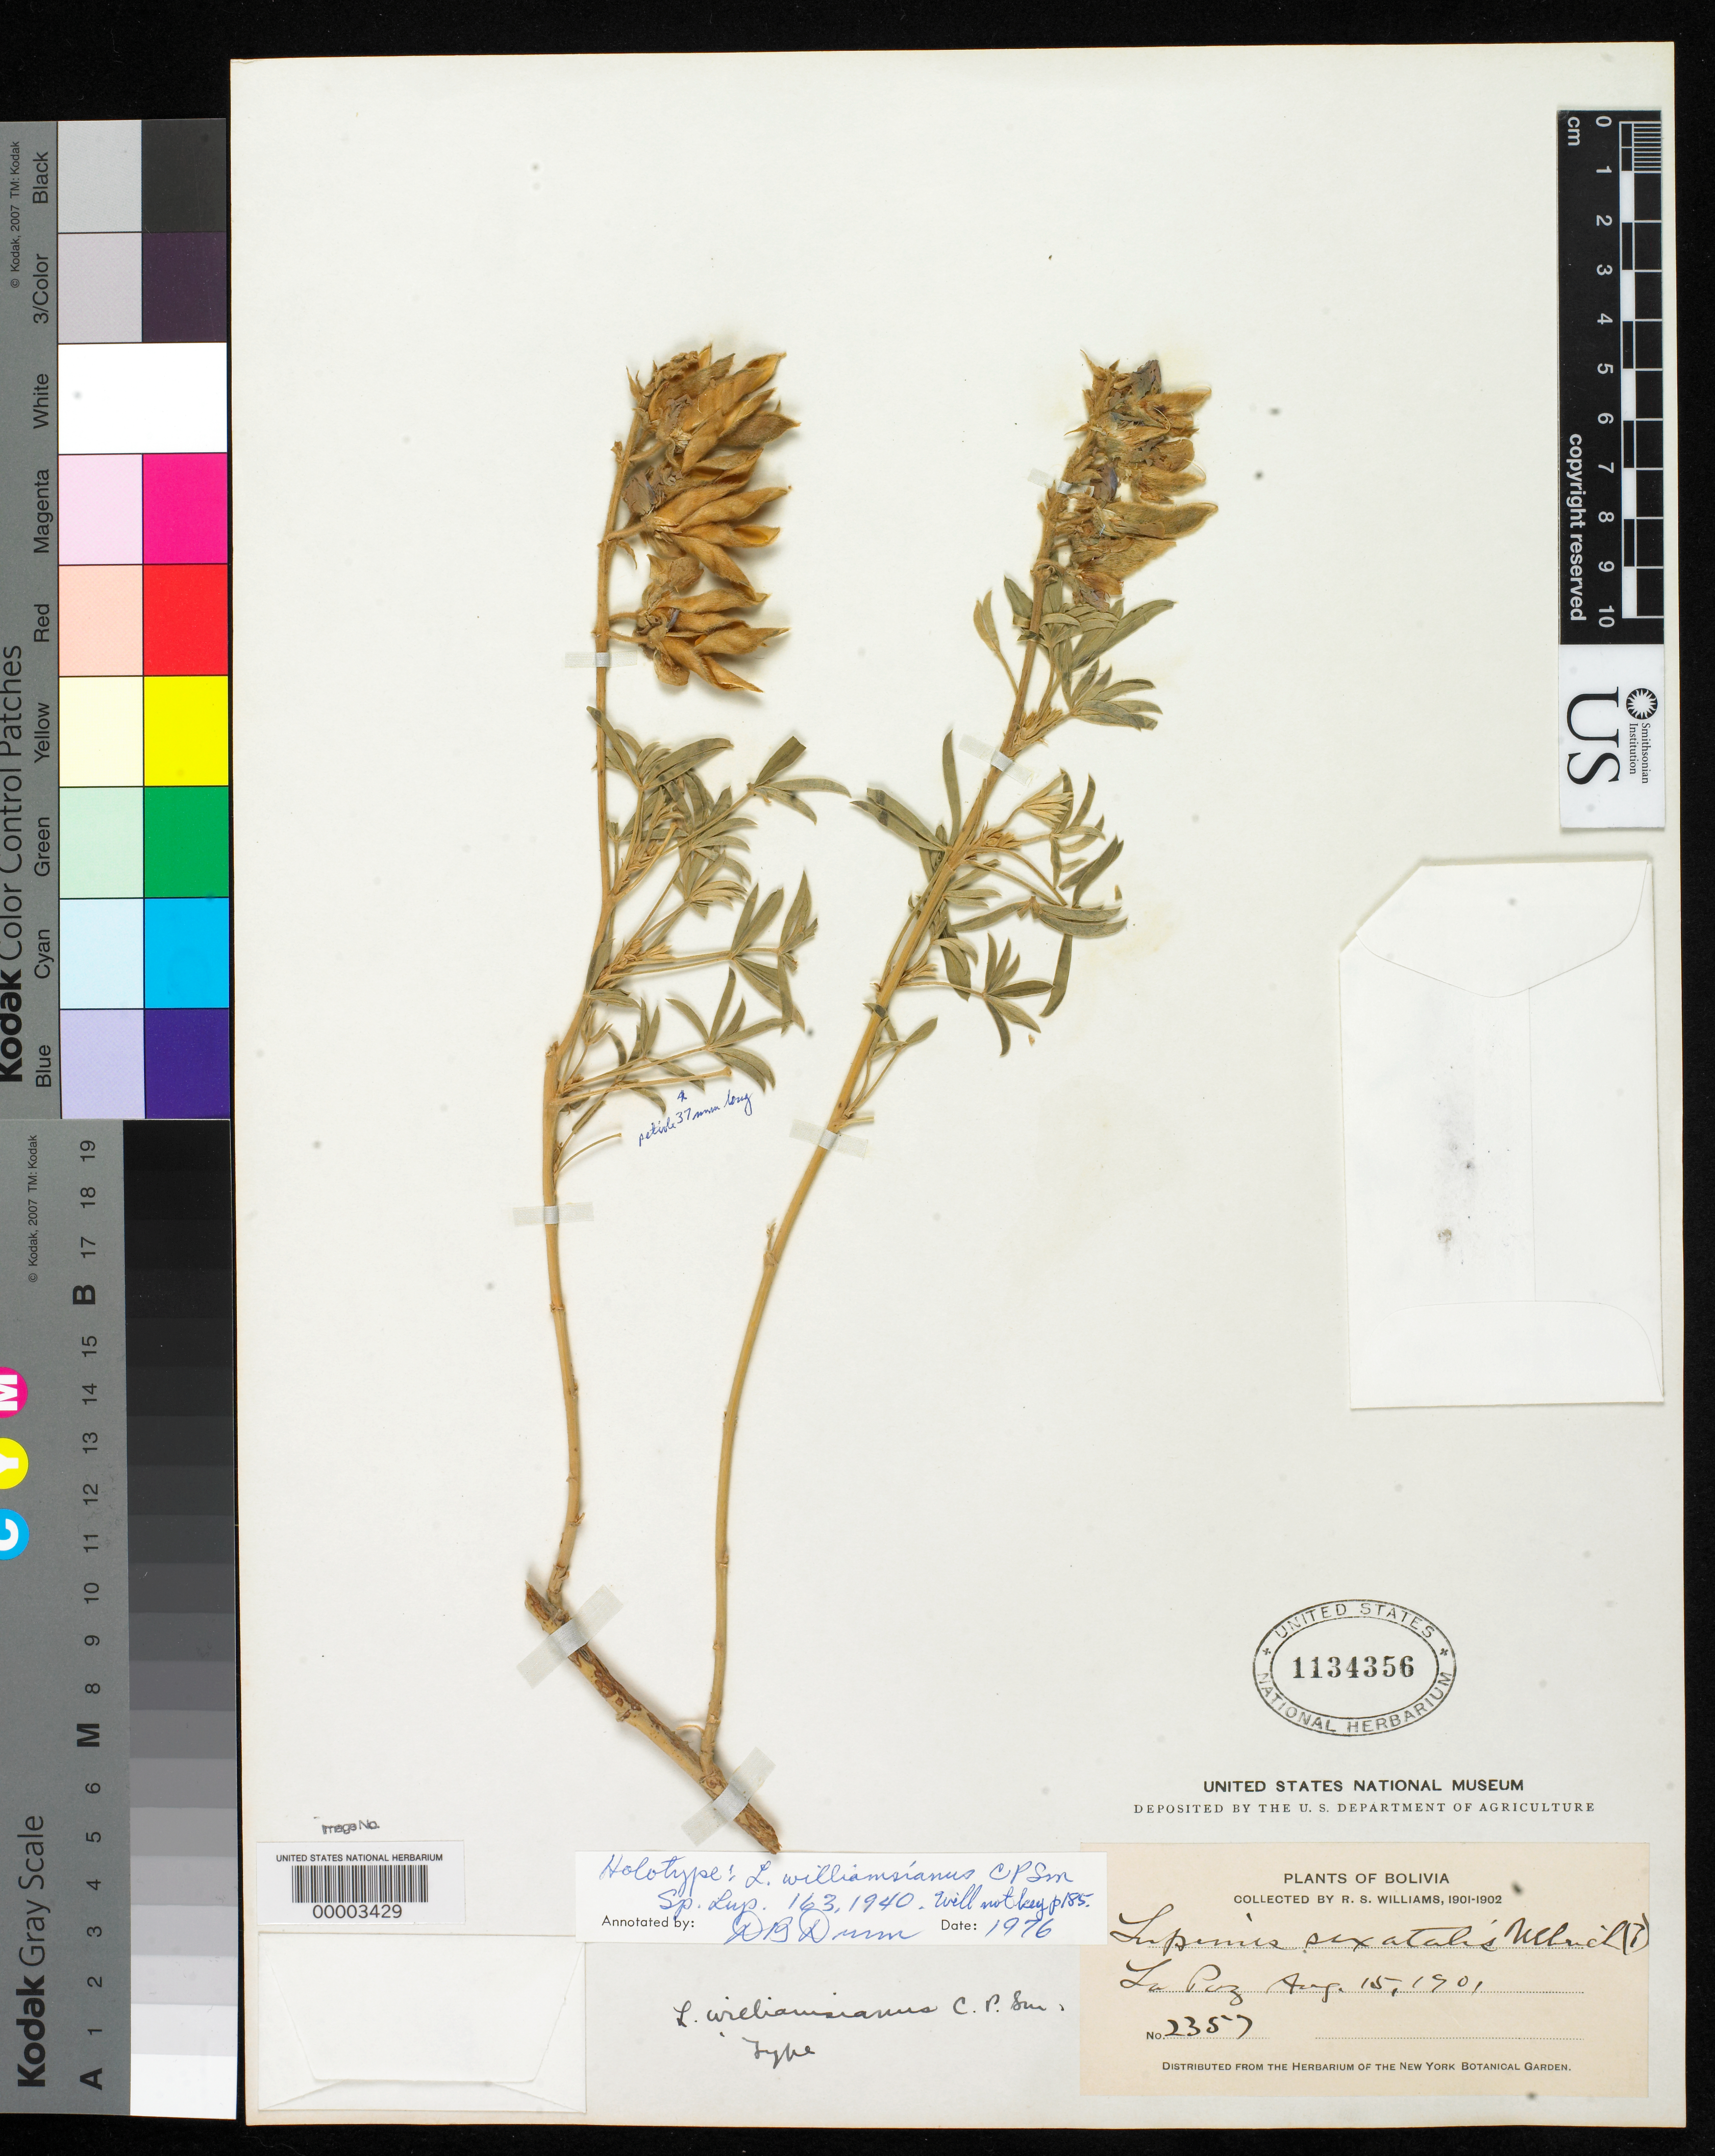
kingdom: Plantae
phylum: Tracheophyta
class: Magnoliopsida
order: Fabales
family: Fabaceae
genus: Lupinus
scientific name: Lupinus williamsianus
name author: C.P. Sm.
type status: Holotype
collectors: R. S. Williams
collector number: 2357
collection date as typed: Aug. 15, 1901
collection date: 1901-08-15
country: Bolivia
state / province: La Paz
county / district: Murillo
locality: La Paz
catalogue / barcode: US 1134356